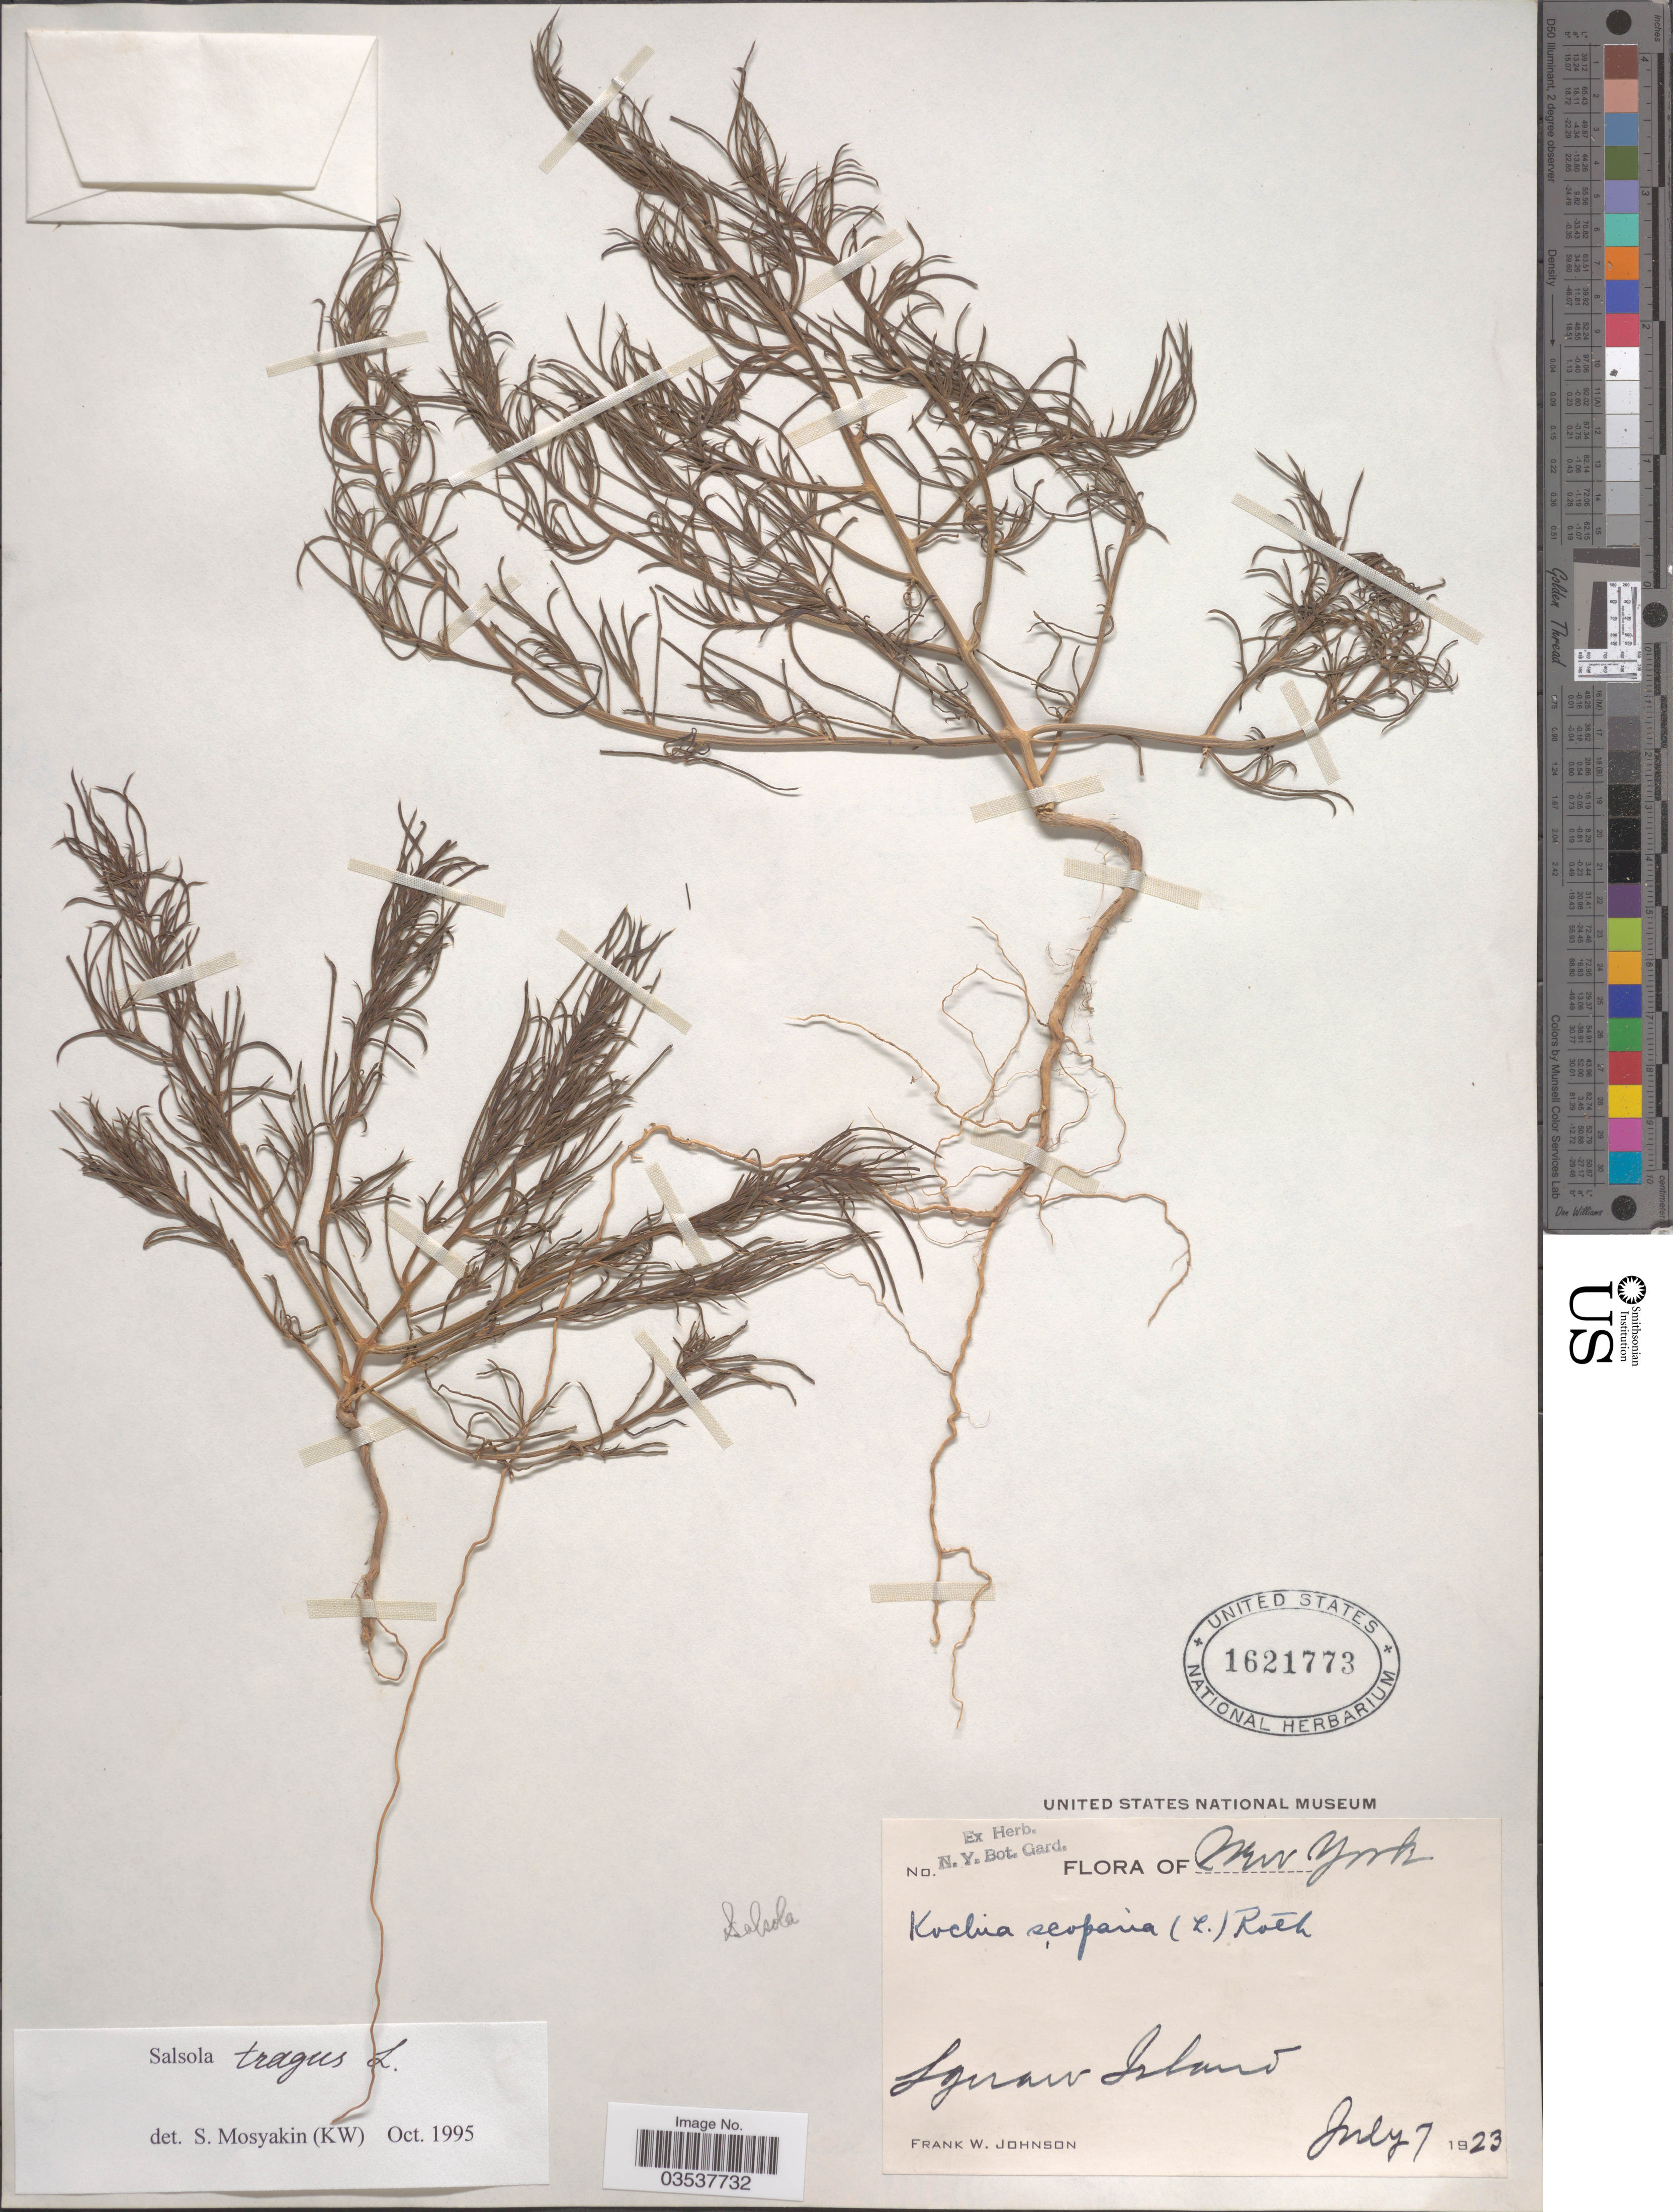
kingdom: Plantae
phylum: Tracheophyta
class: Magnoliopsida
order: Caryophyllales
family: Amaranthaceae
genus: Salsola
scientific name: Salsola pestifer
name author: A. Nelson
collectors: F. W. Johnson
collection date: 1923-07-07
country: United States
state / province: New York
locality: Squaw Island.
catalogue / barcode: US 1621773